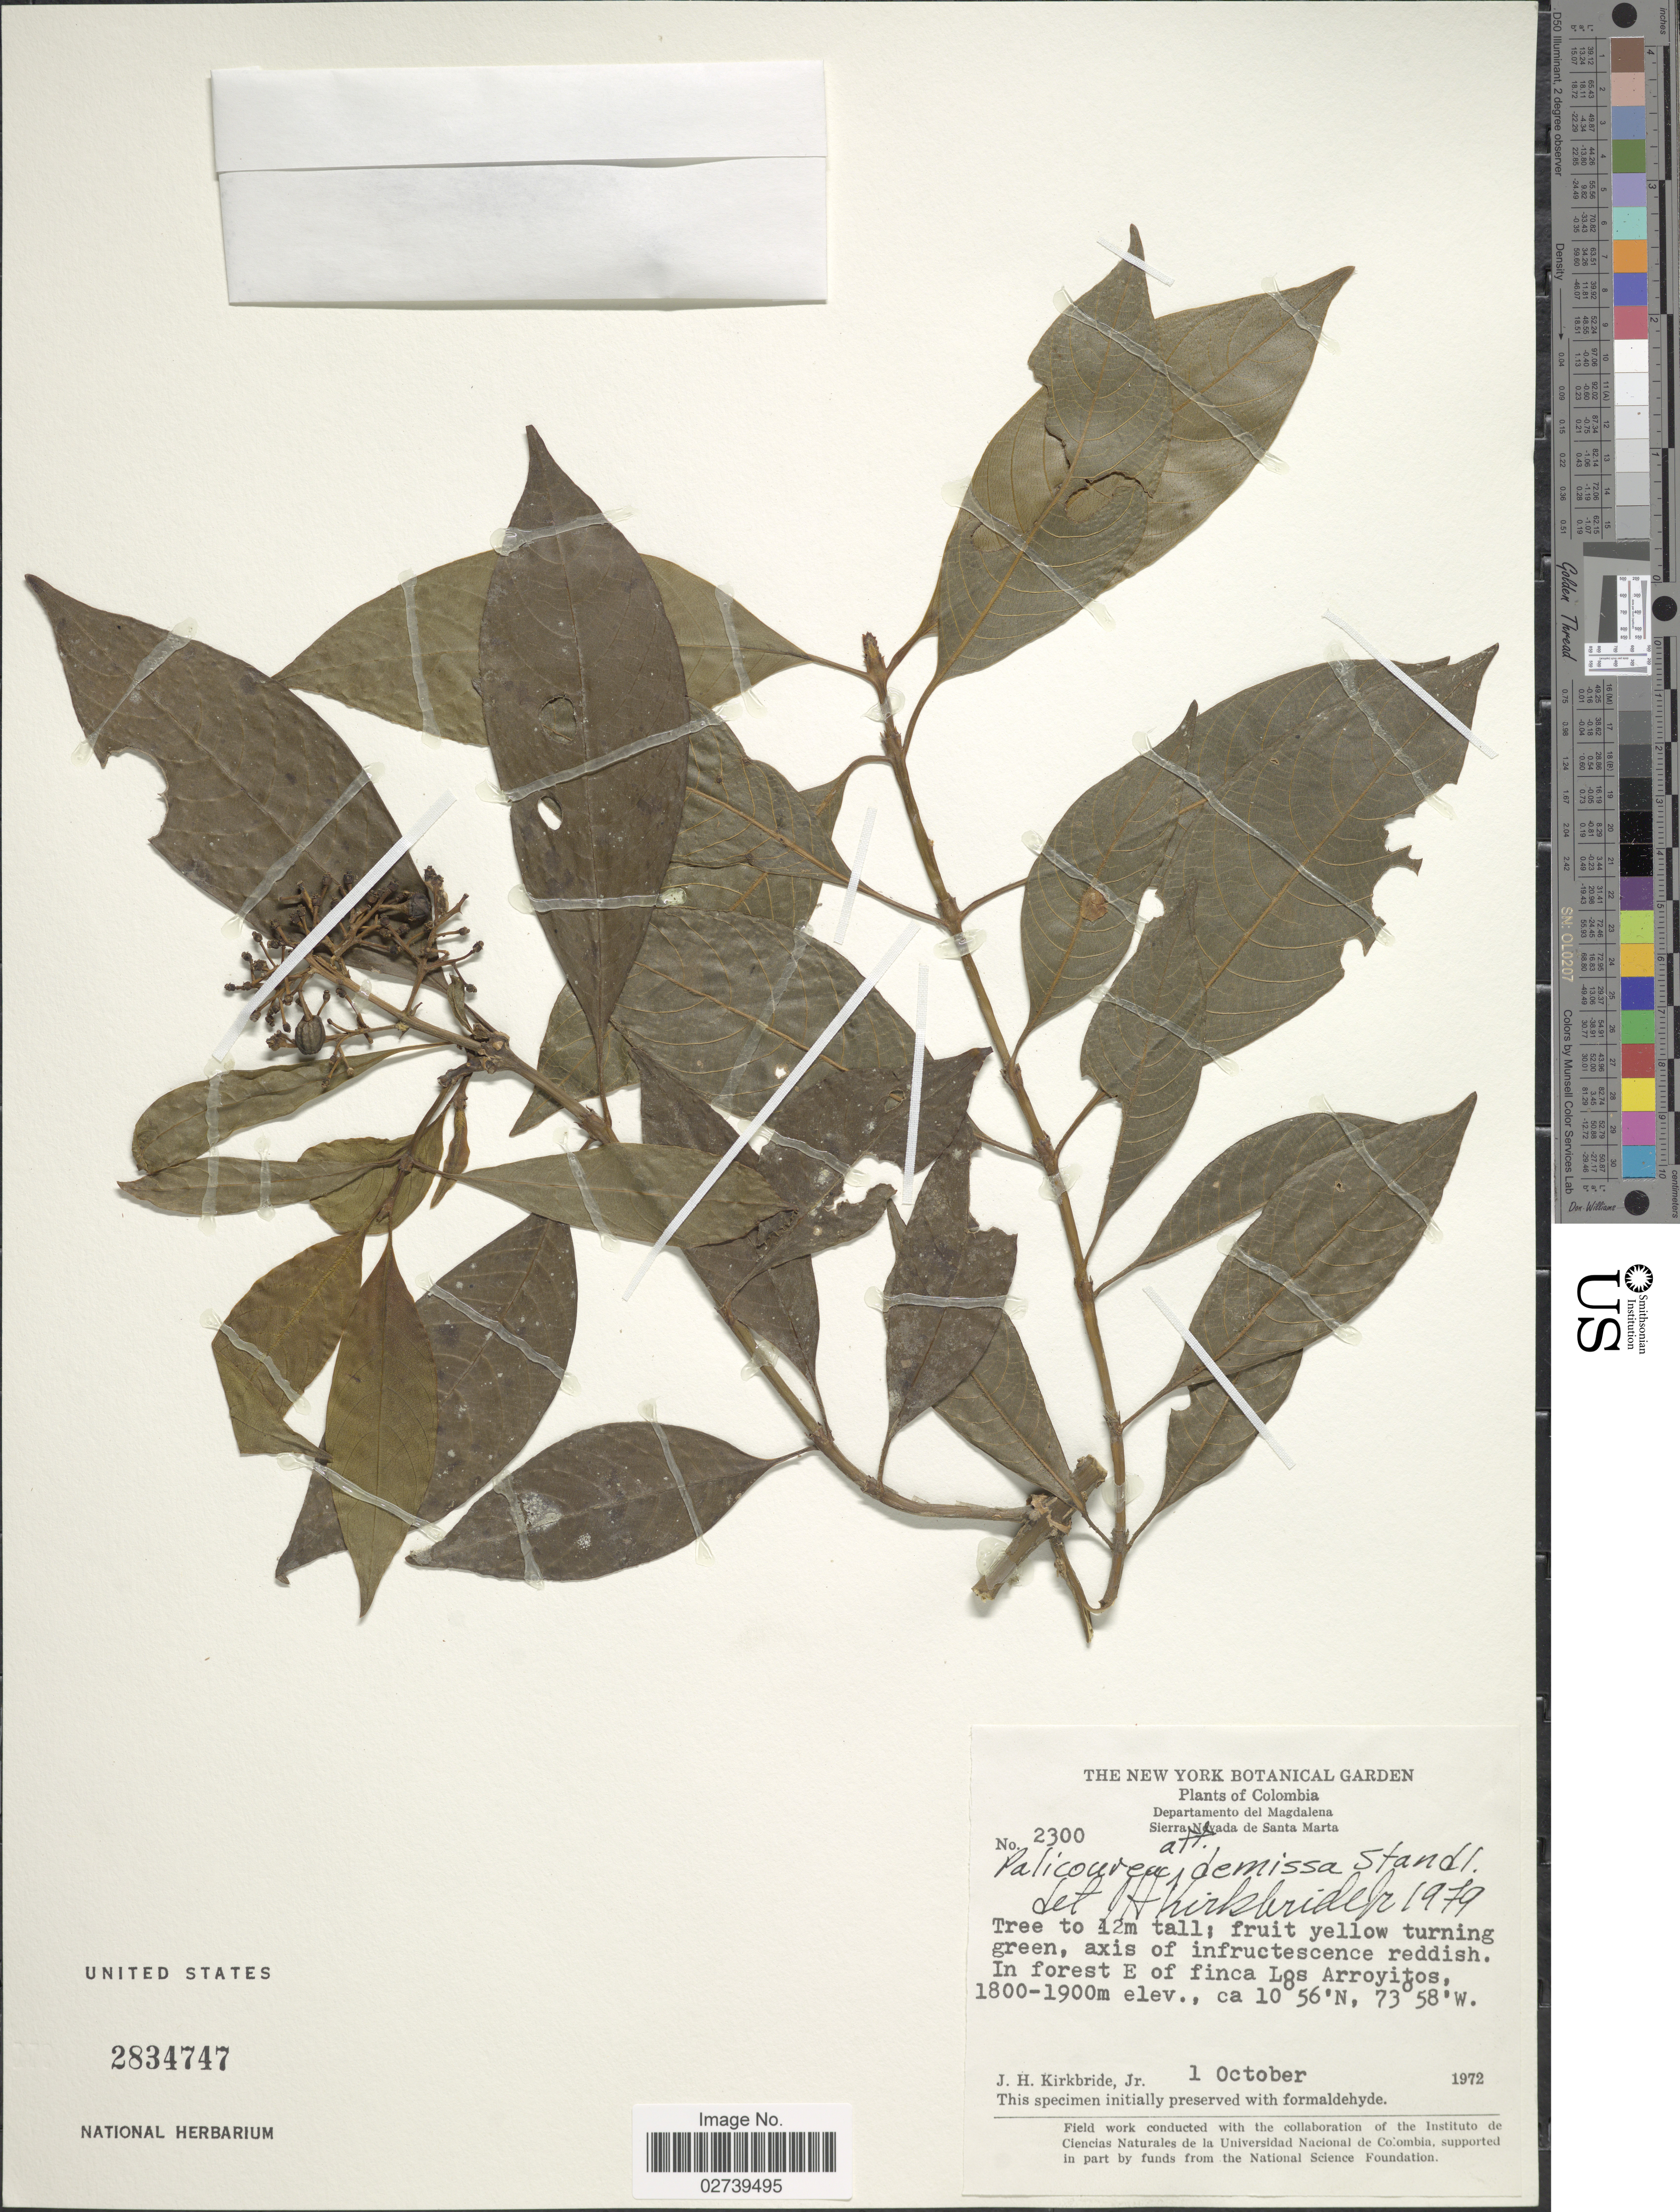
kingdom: Plantae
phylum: Tracheophyta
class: Magnoliopsida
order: Gentianales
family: Rubiaceae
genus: Palicourea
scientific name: Palicourea demissa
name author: Standl.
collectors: J. H. Kirkbride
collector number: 2300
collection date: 1972-10-01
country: Colombia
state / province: Magdalena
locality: Sierra Nevada de Santa Maria, in forest E of finca Los Arroyitos.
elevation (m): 1800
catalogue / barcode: US 2834747